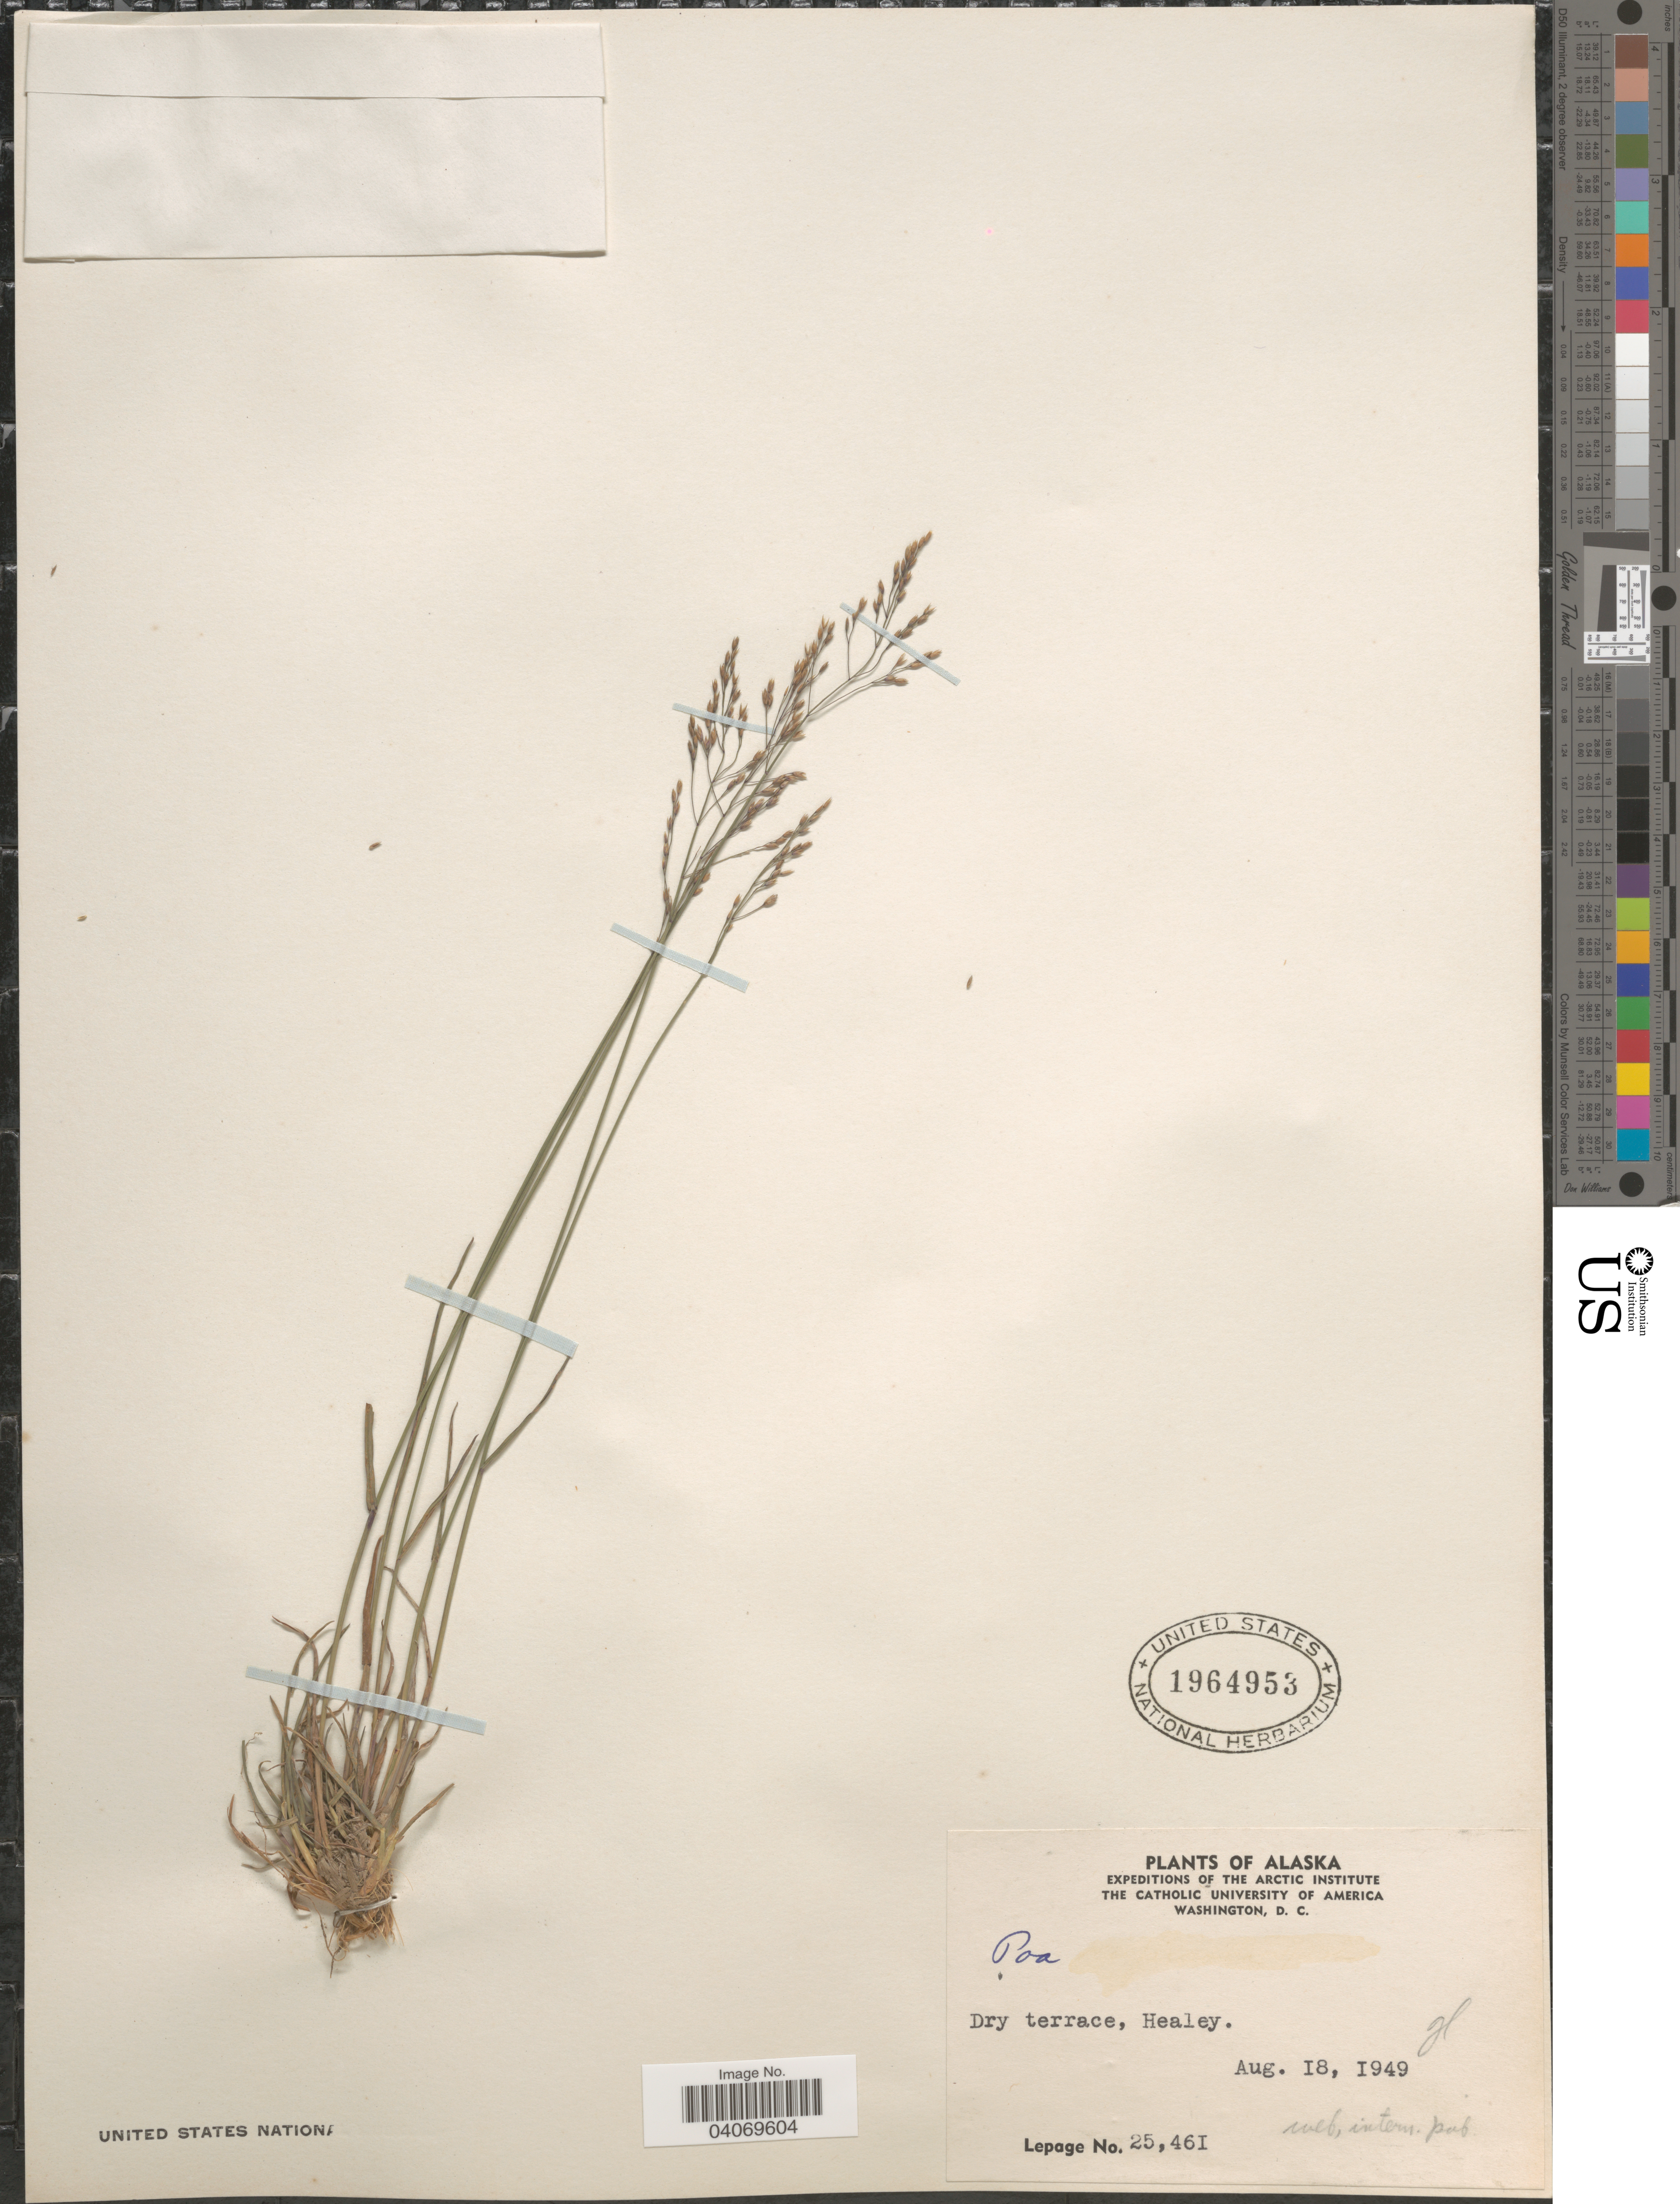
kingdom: Plantae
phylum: Tracheophyta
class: Liliopsida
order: Poales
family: Poaceae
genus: Poa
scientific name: Poa sp.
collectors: -. LePage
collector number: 25461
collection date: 1949-08-18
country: United States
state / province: Alaska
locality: Expeditions of the Arctic Institute. Dry terrace, Healey.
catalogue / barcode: US 1964953